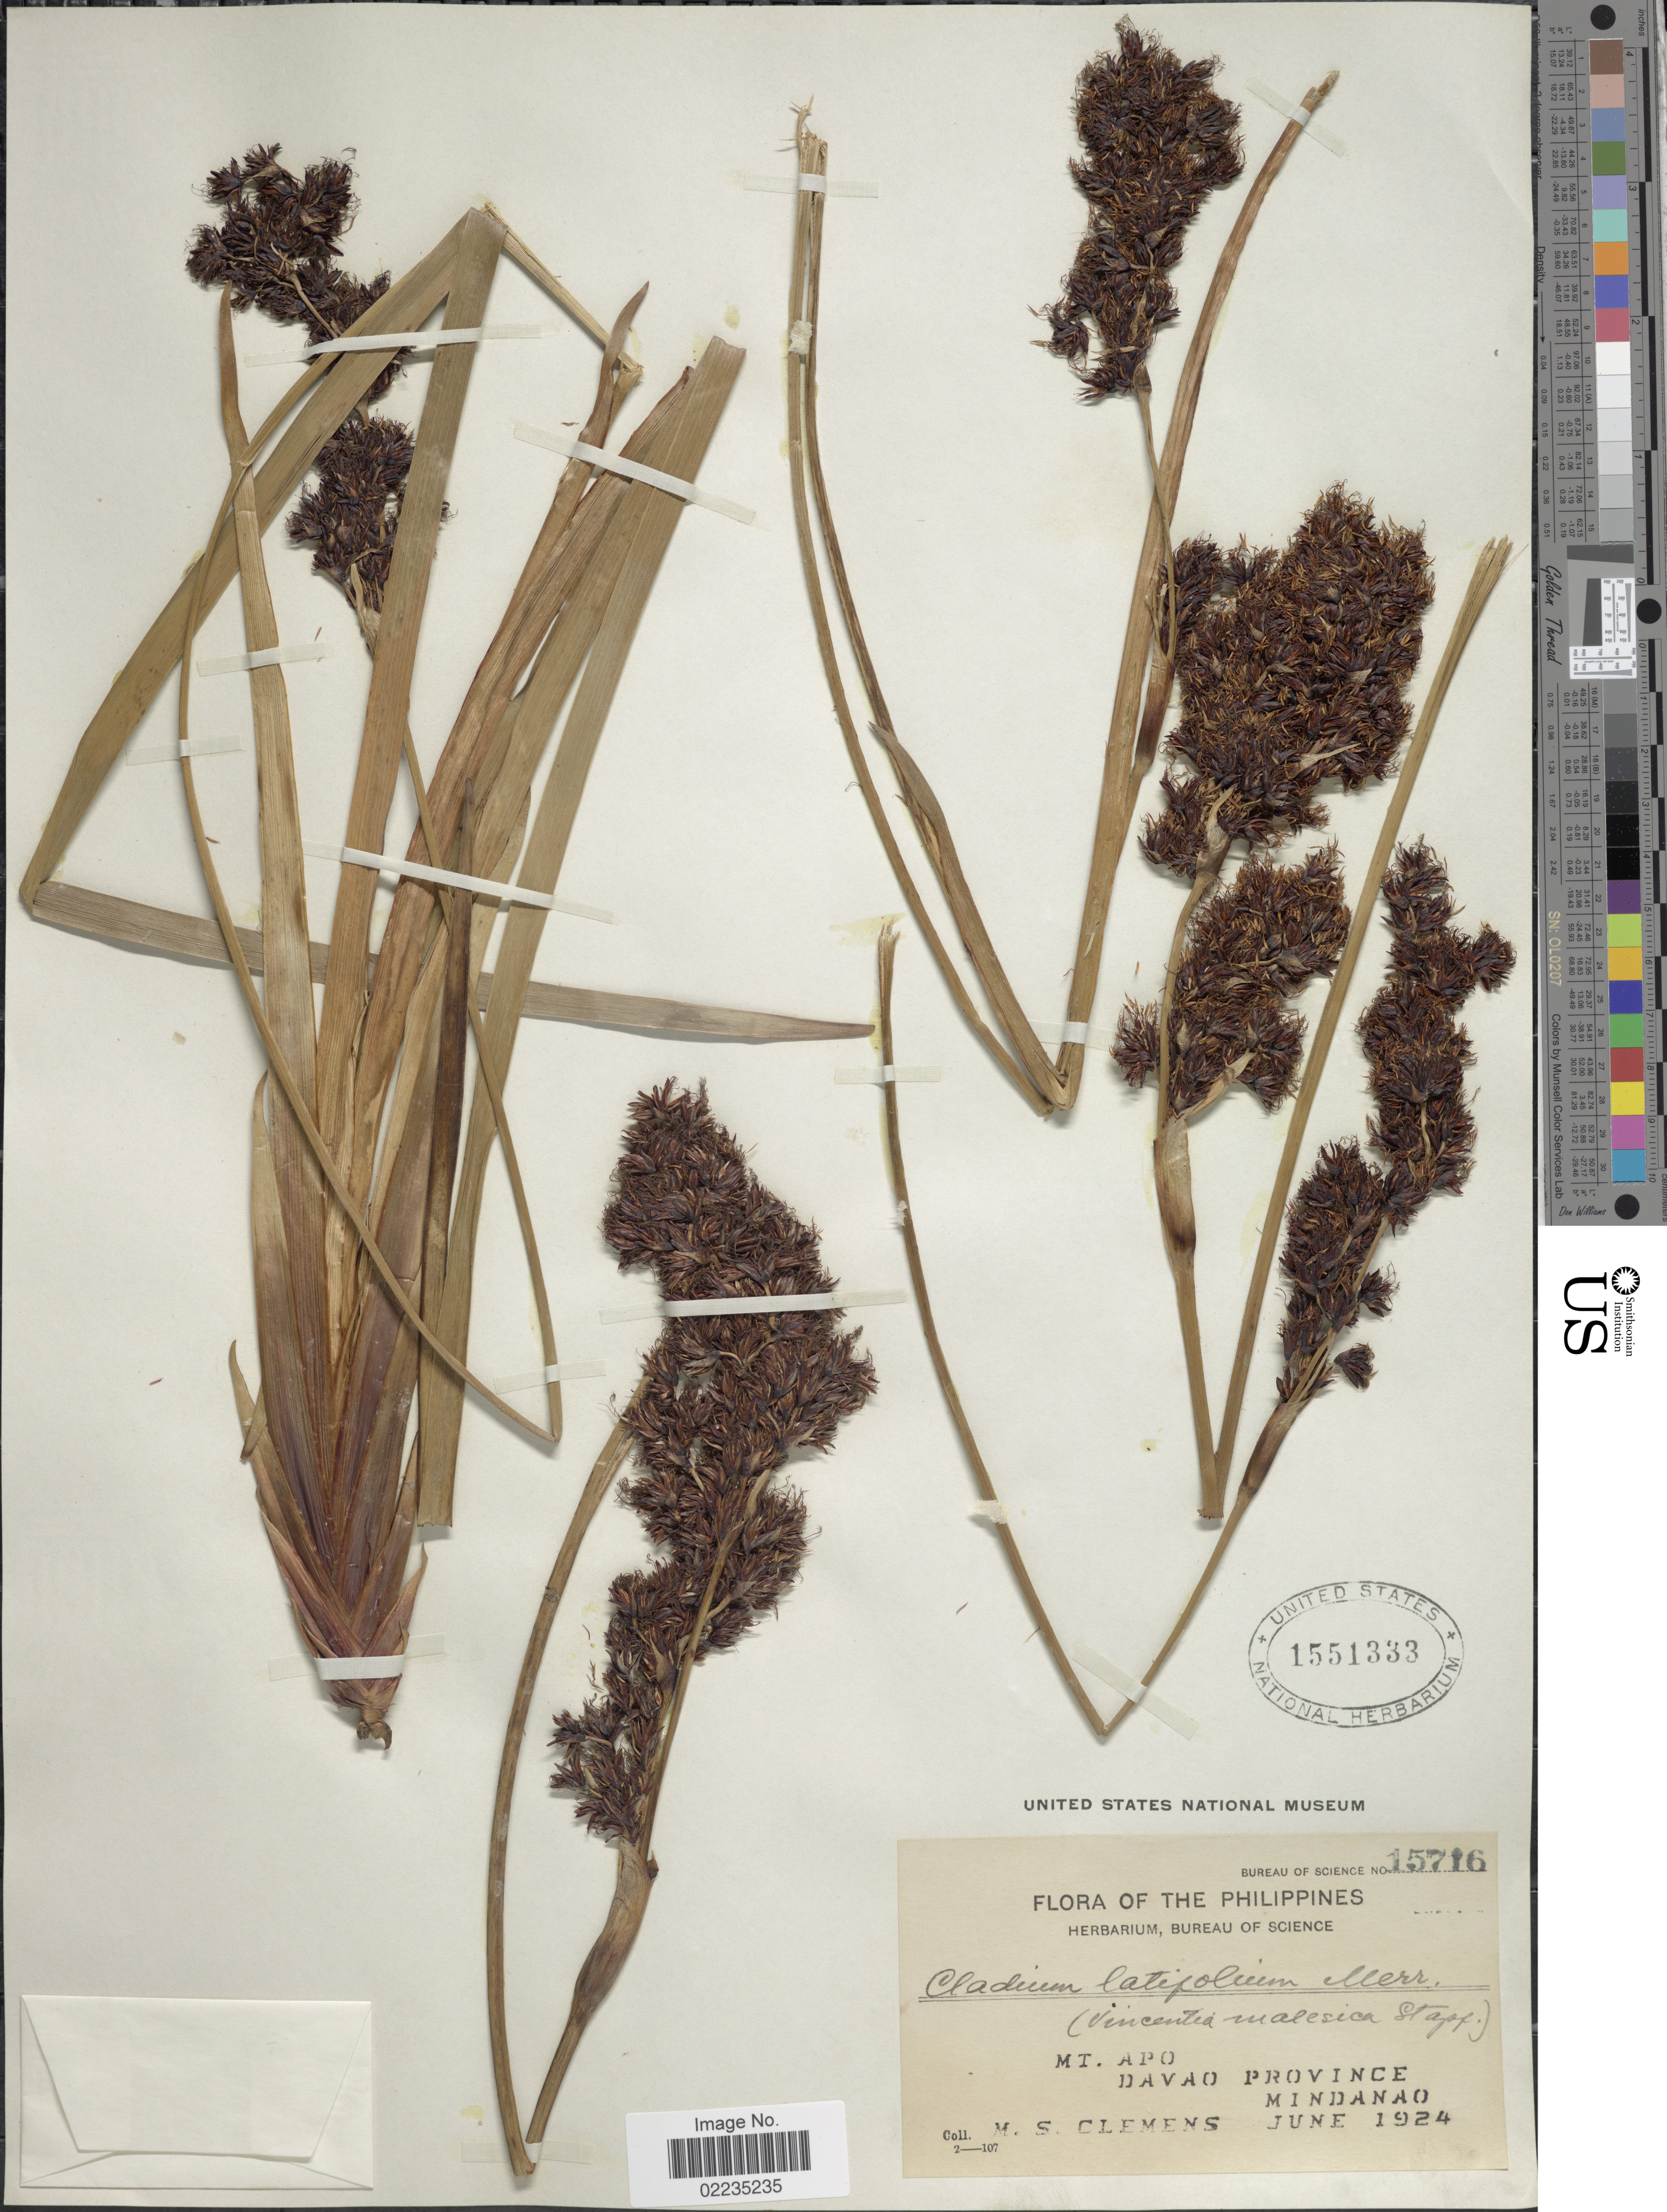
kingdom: Plantae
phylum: Tracheophyta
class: Liliopsida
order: Poales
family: Cyperaceae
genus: Machaerina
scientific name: Machaerina falcata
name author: (Nees) T. Koyama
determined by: Strong, Mark T., (BOT), Smithsonian Institution - National Museum of Natural History (UNITED STATES)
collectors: M. S. Clemens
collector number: Bureau of Science 15716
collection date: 1924-06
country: Philippines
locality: Mt. Apo, Davao Province, Mindanao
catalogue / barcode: US 1551333